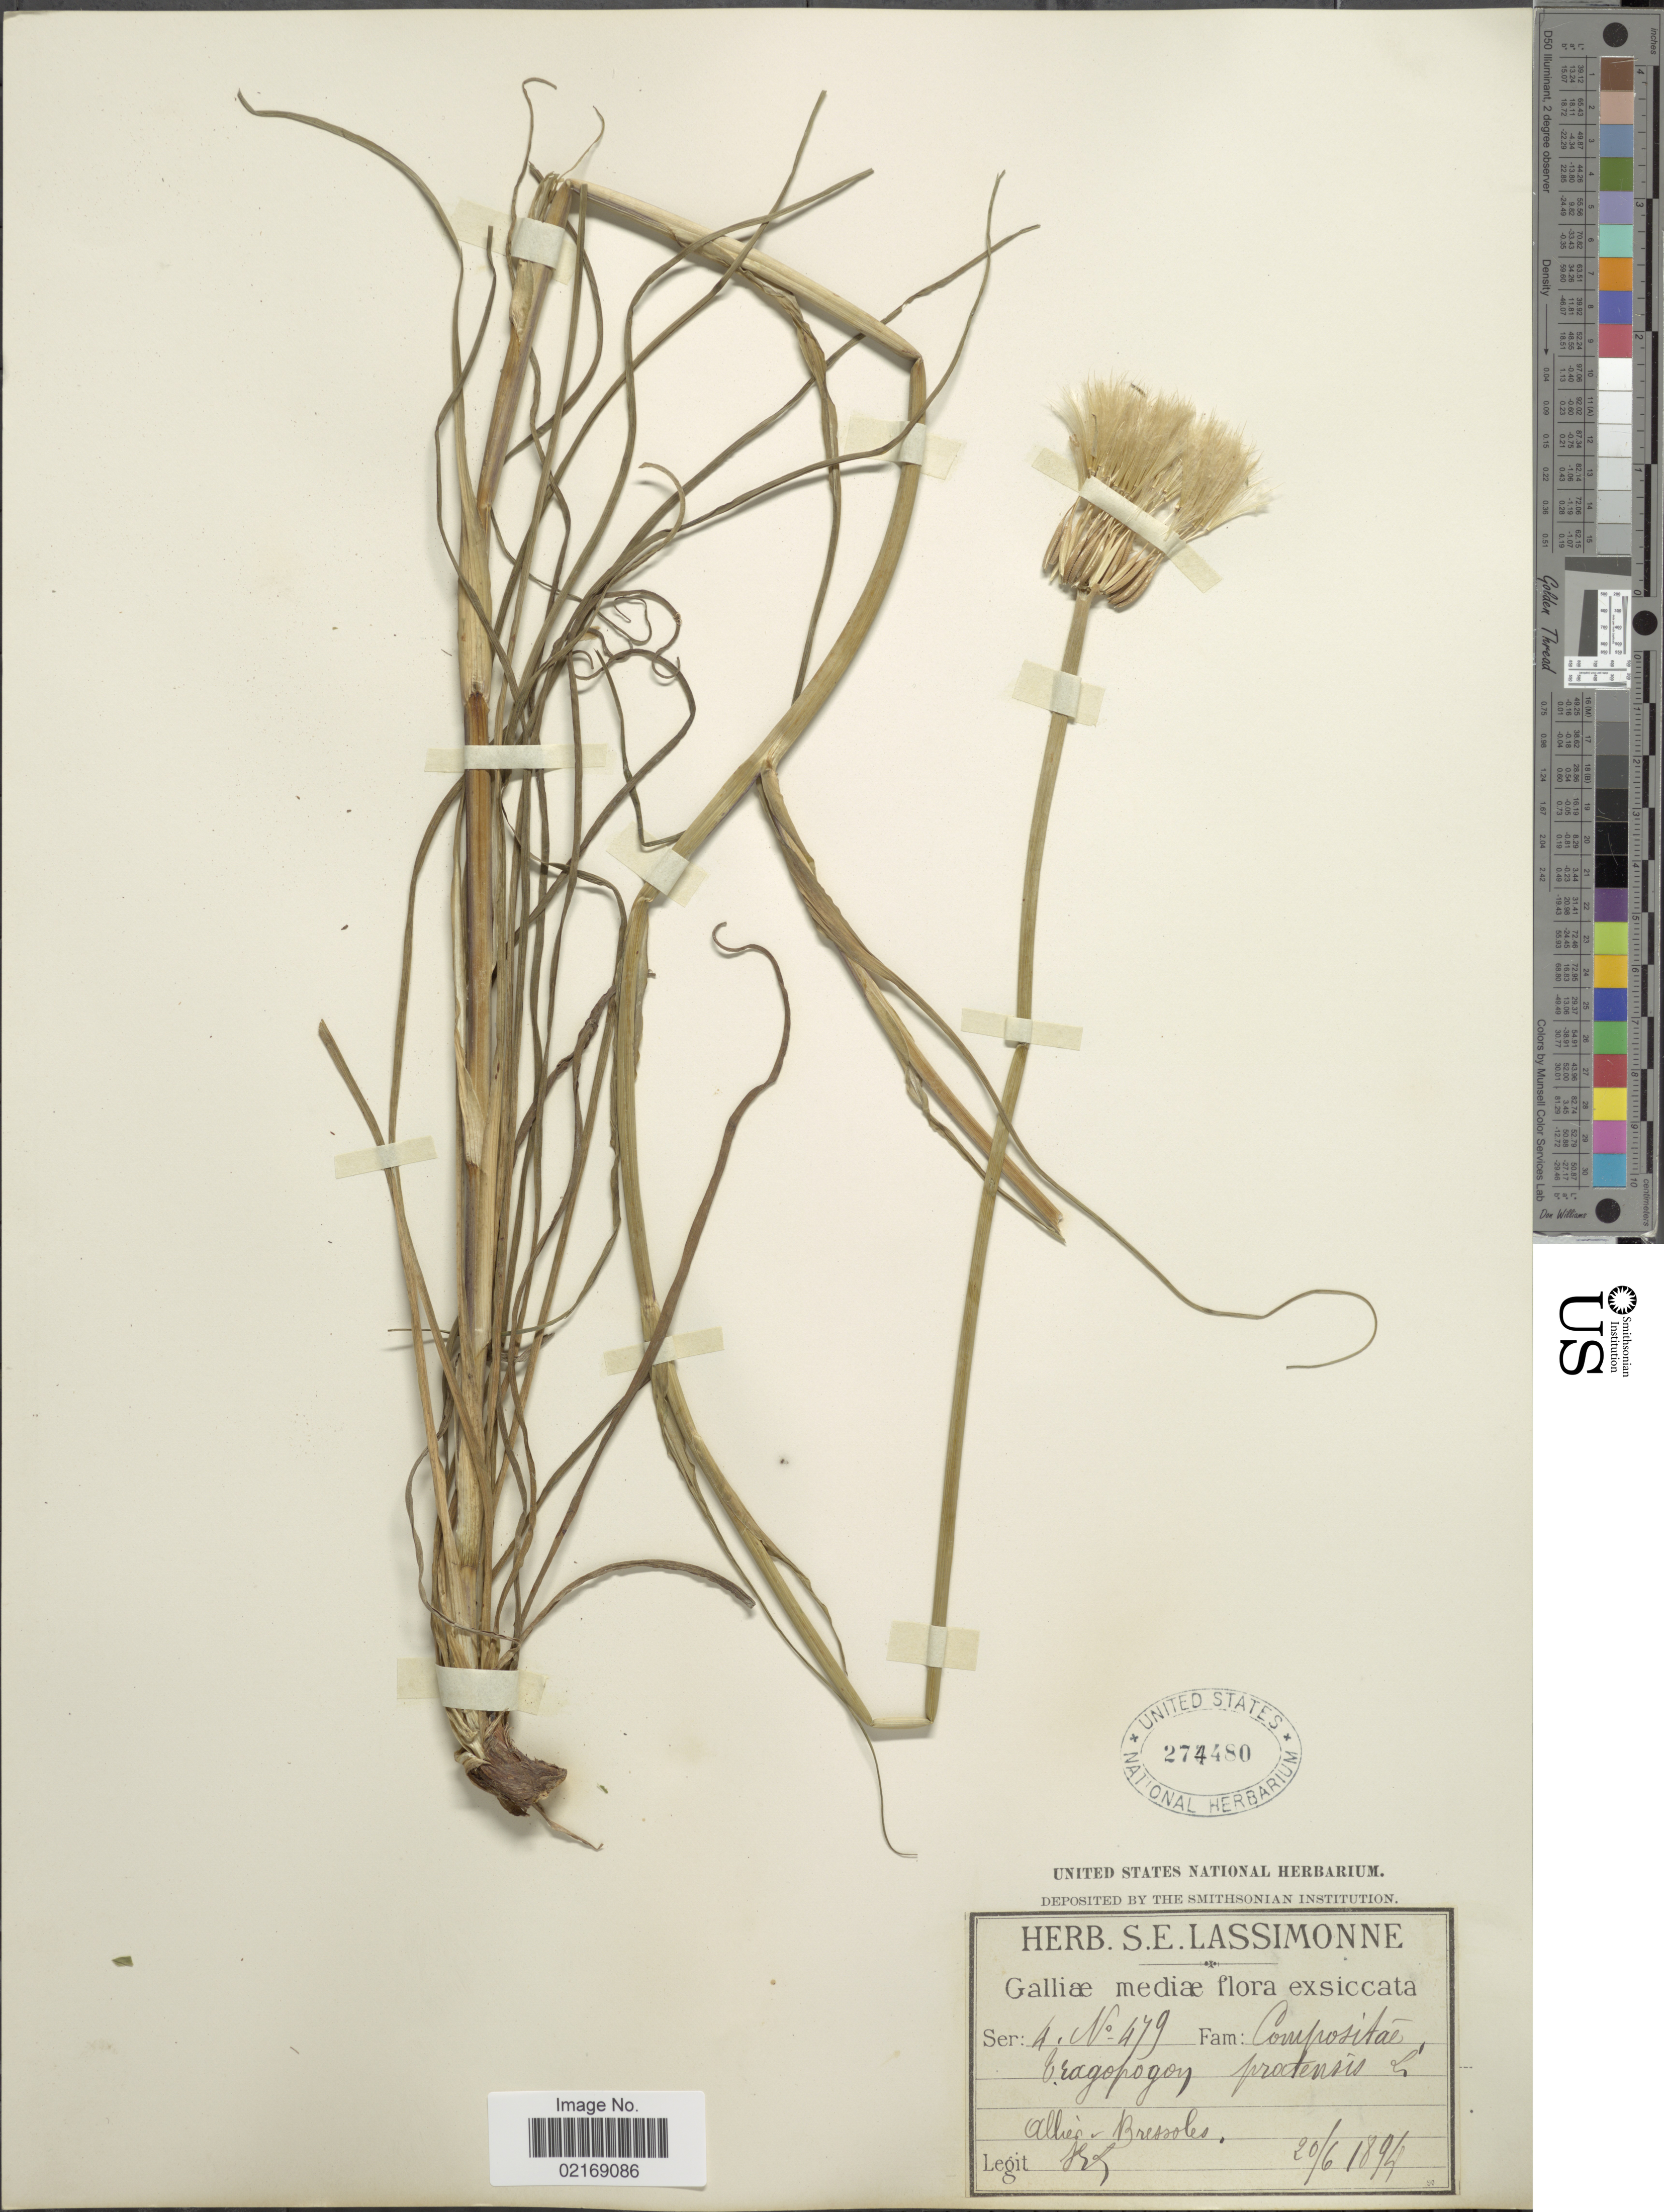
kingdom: Plantae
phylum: Tracheophyta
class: Magnoliopsida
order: Asterales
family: Asteraceae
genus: Tragopogon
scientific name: Tragopogon pratensis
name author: L.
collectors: S. Lassimonne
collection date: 1894-06-20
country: France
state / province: Auvergne-Rhône-Alpes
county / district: Allier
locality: Galliæ mediæ [Central France]. Allier - Bressoles [Bressolles].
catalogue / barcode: US 274480